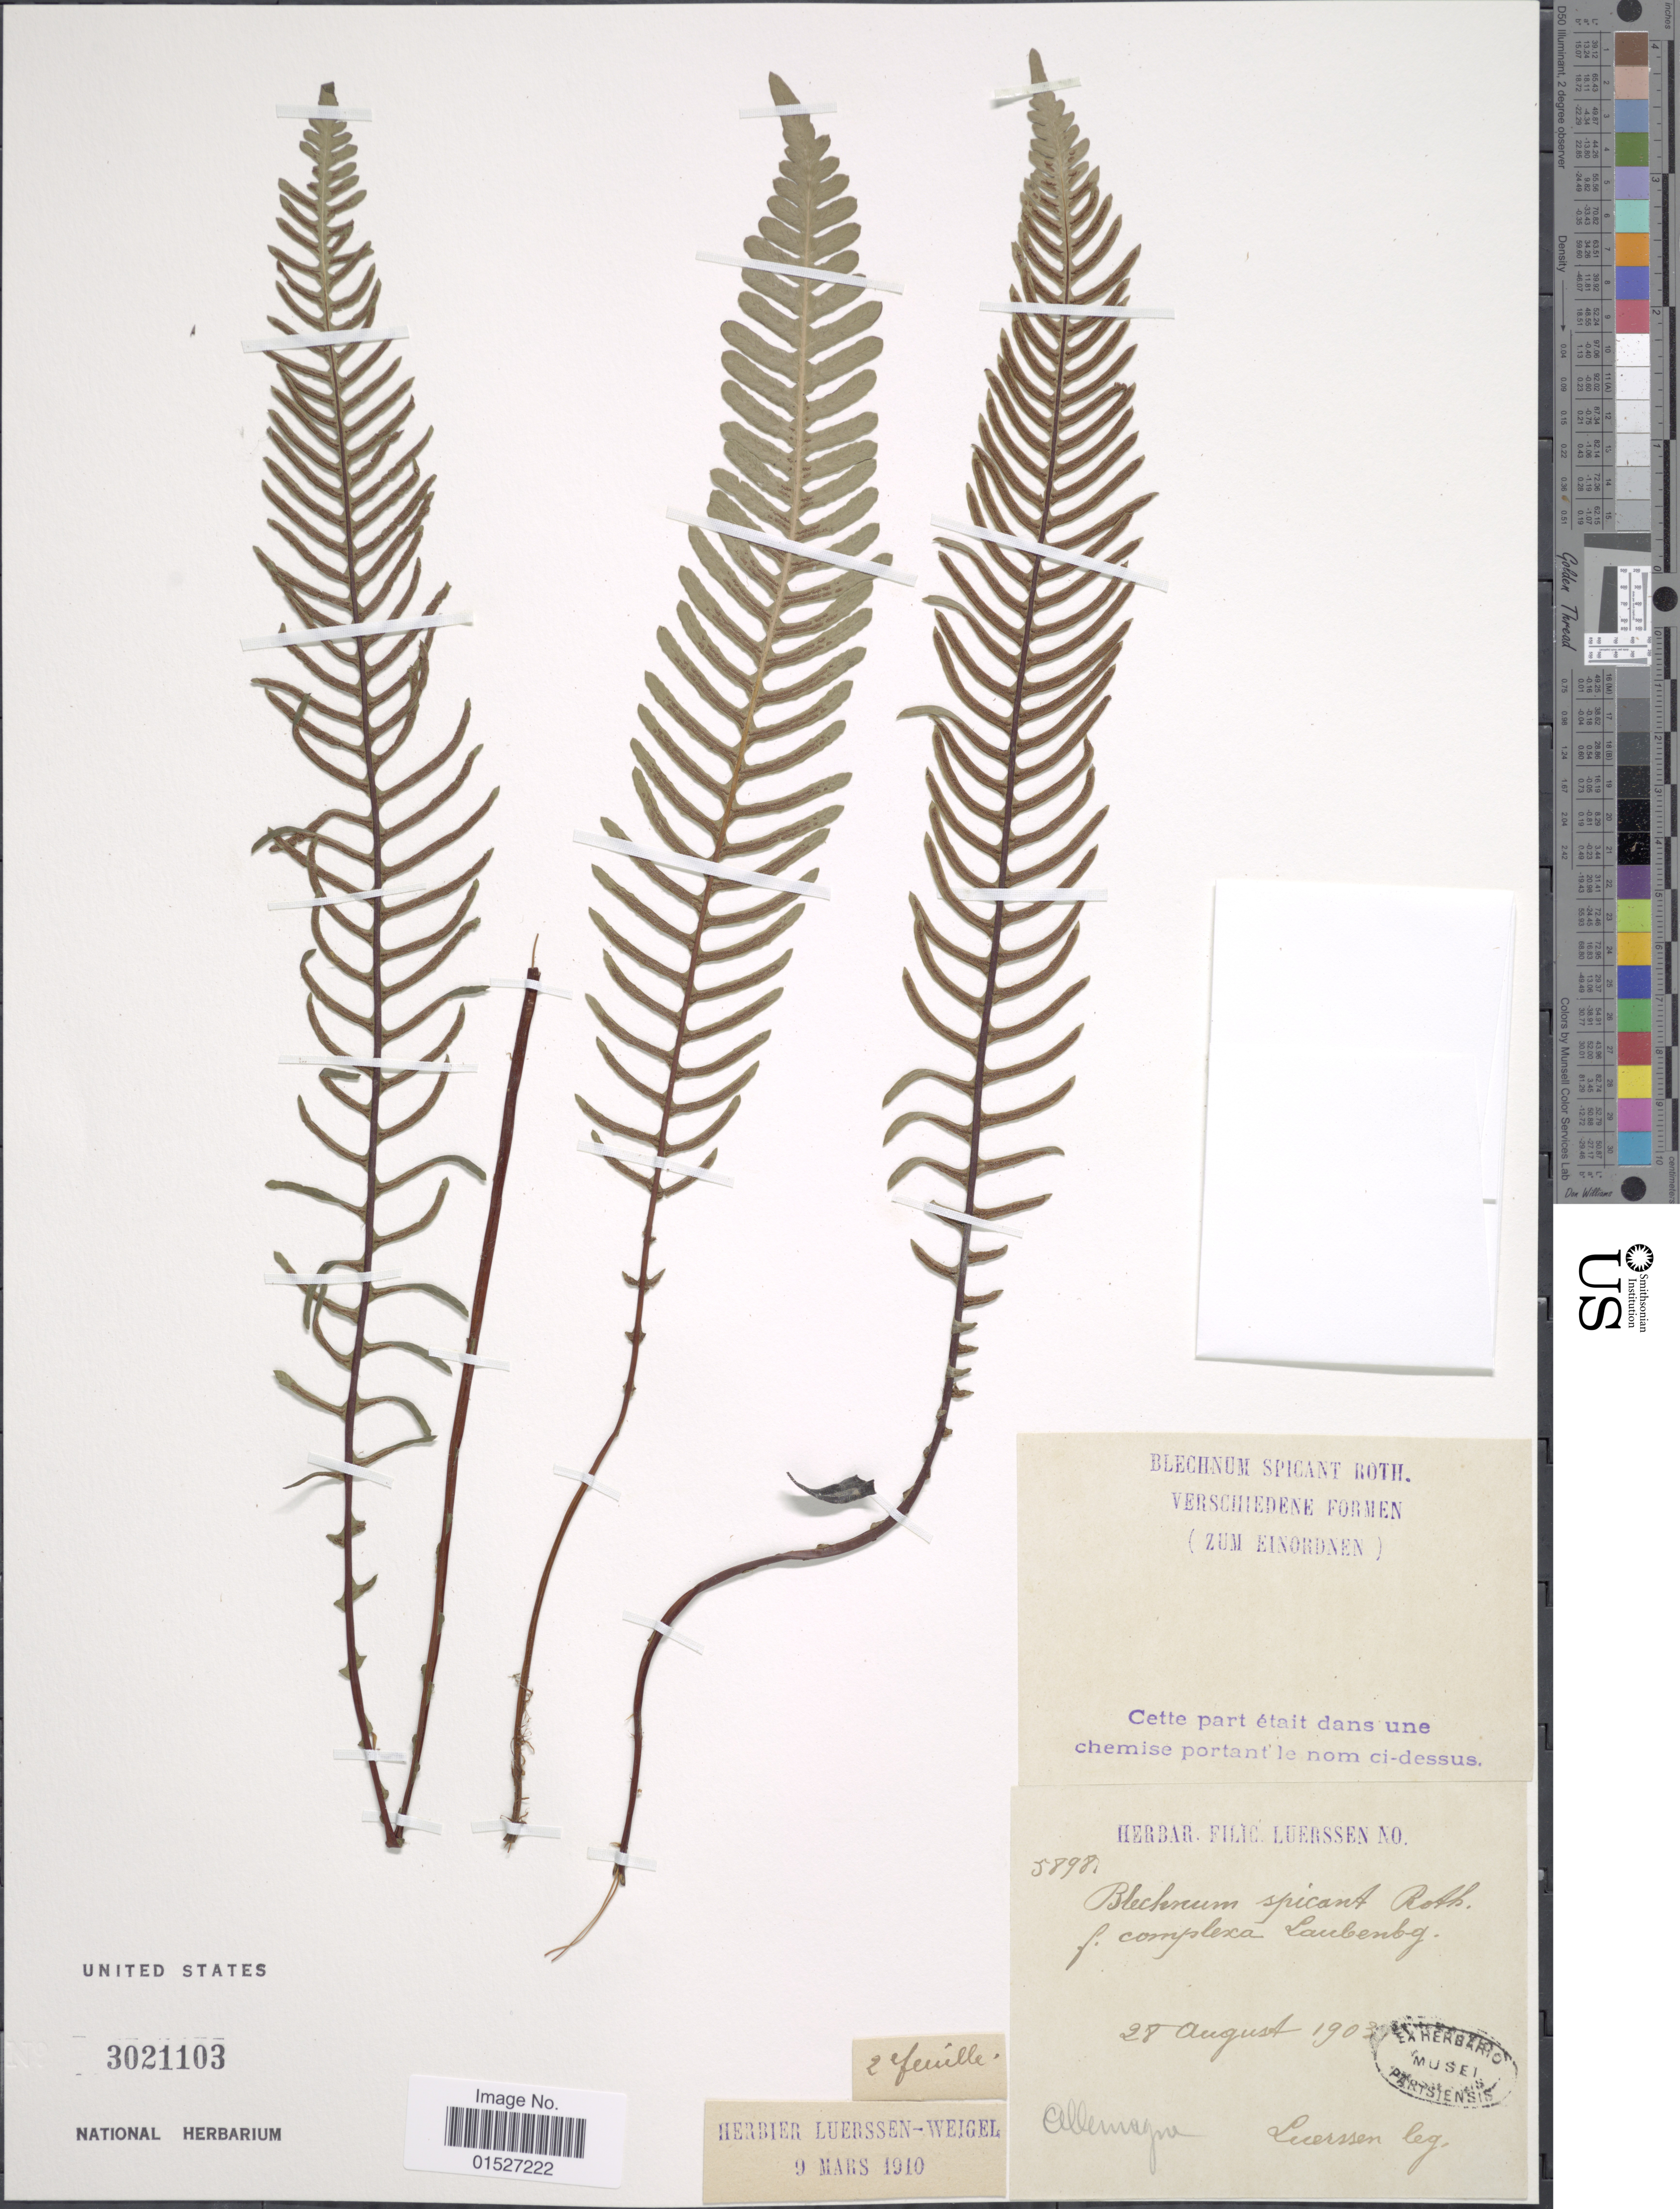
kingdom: Plantae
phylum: Tracheophyta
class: Polypodiopsida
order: Polypodiales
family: Blechnaceae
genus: Blechnum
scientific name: Blechnum spicant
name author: (L.) Sm.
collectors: Luerssen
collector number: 5898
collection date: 1903-08-28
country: Germany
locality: Allemagne.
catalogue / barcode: US 3021103